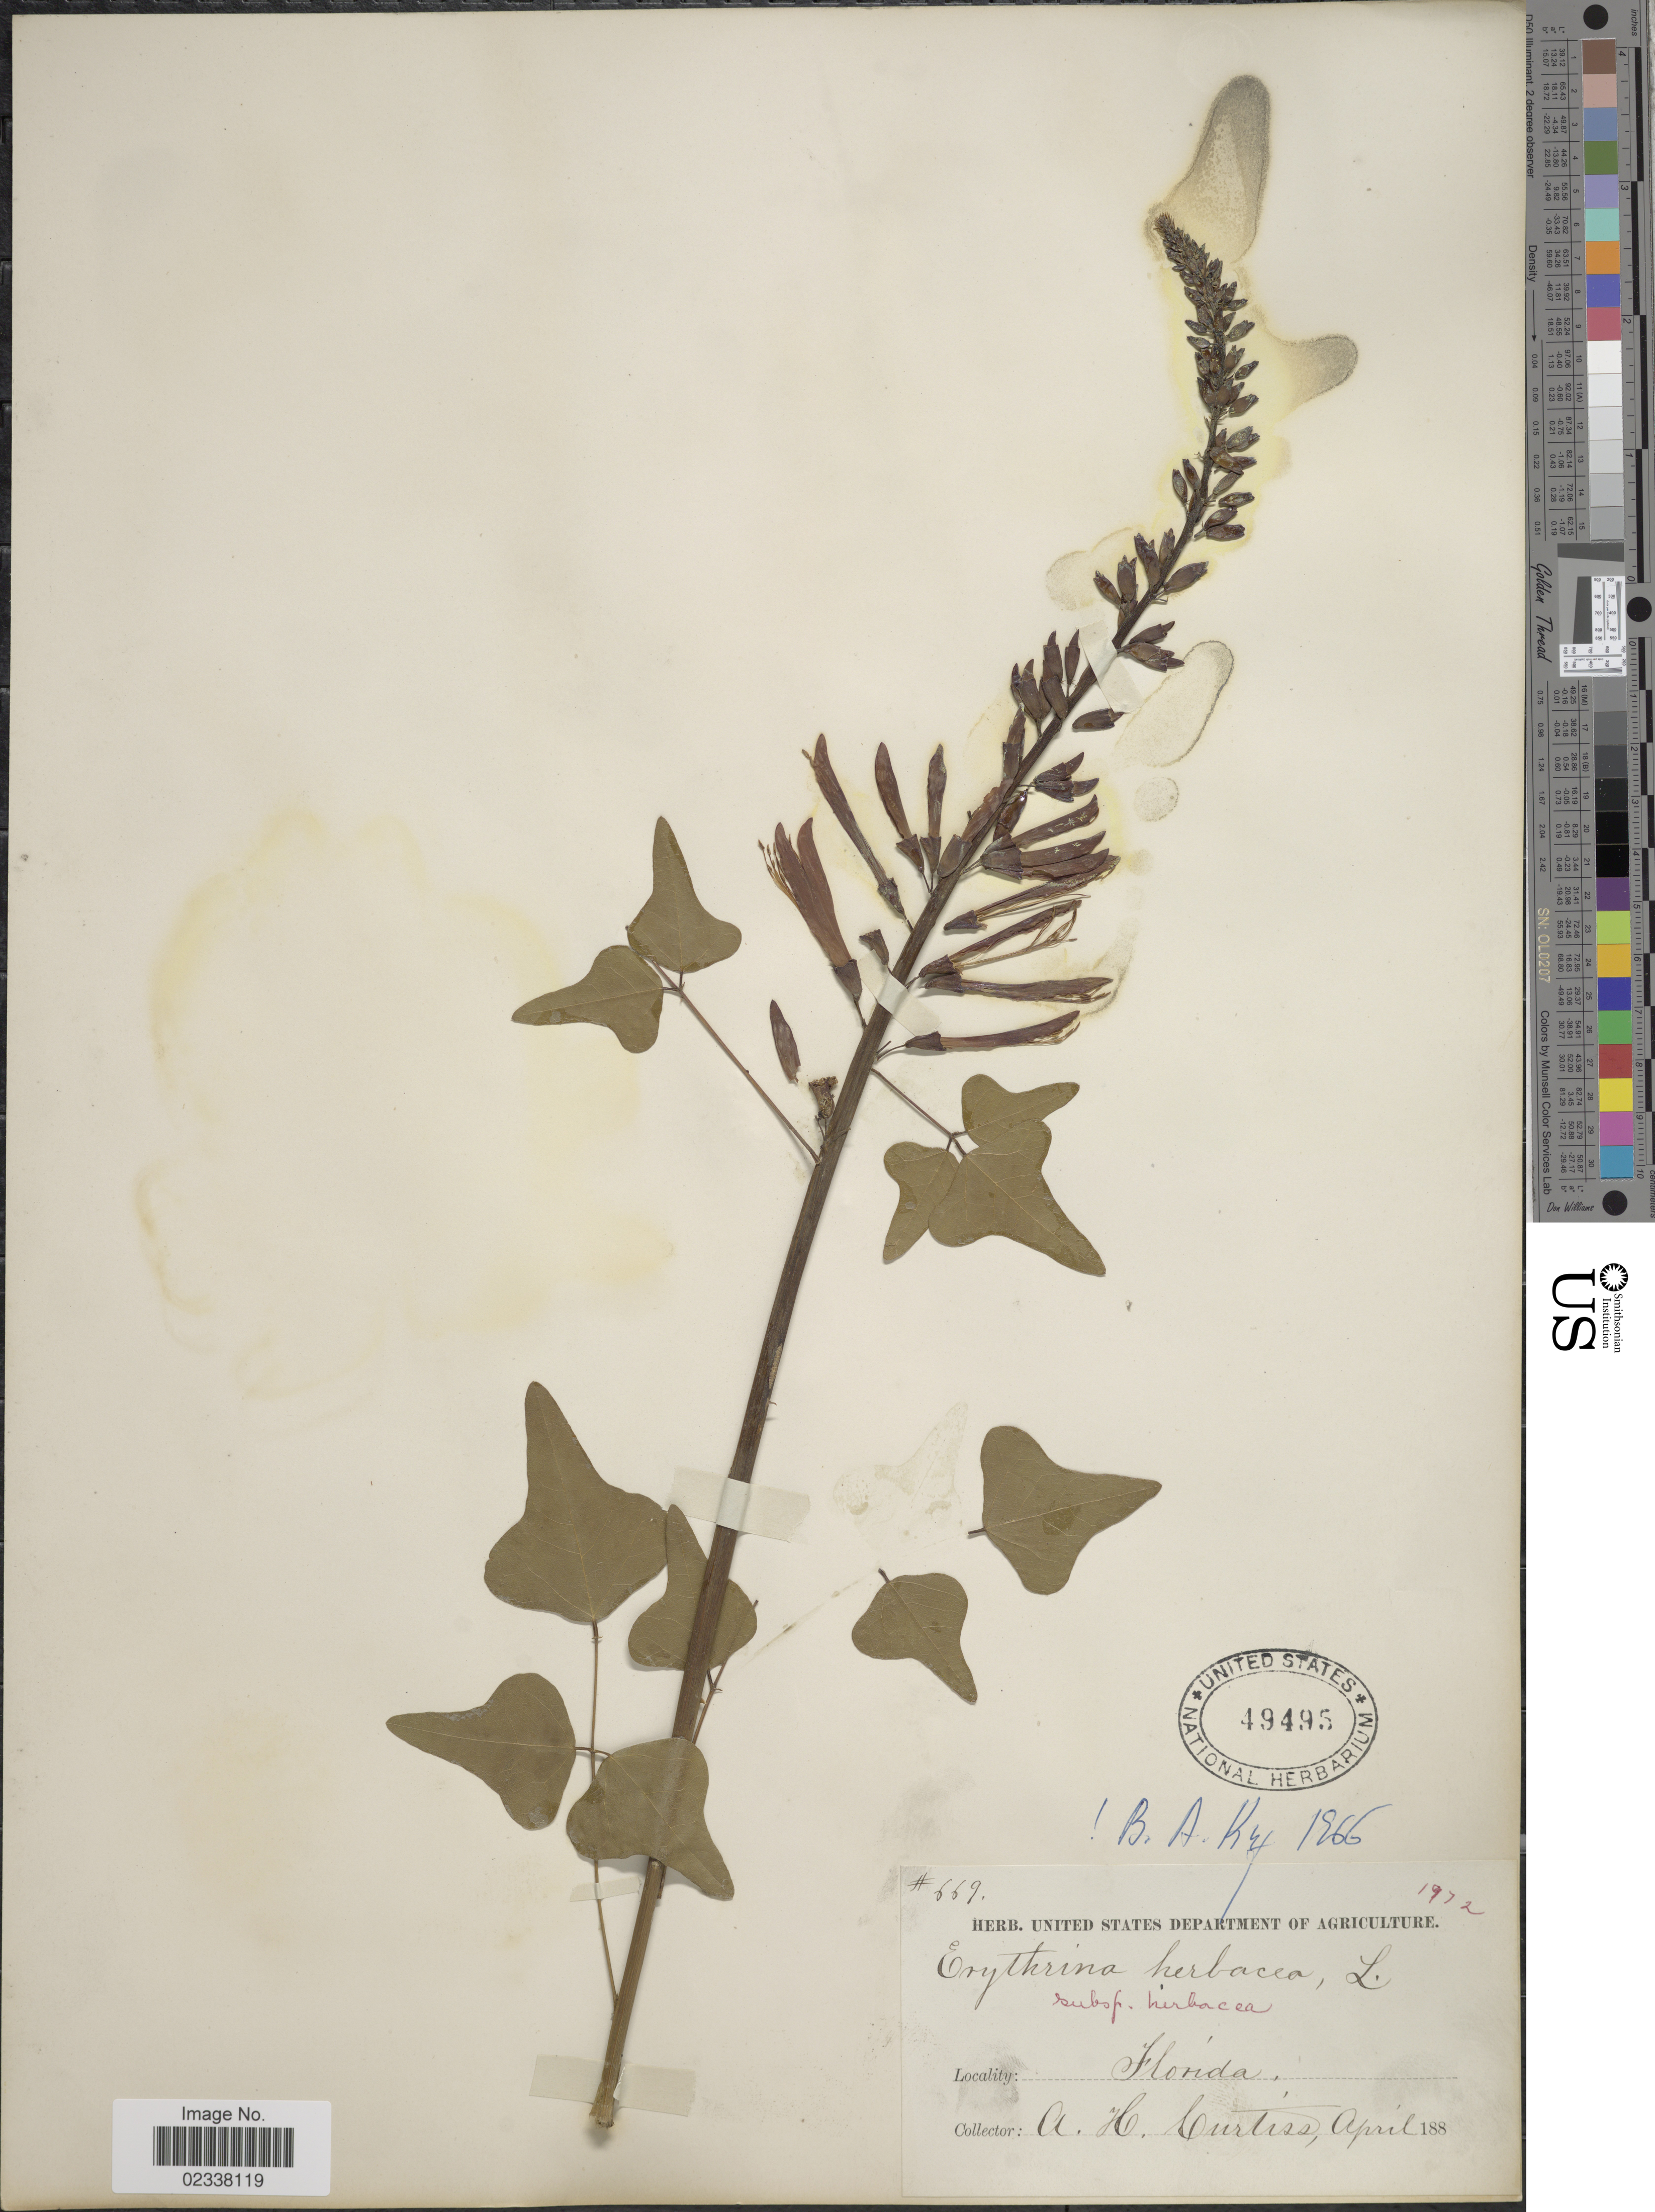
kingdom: Plantae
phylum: Tracheophyta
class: Magnoliopsida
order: Fabales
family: Fabaceae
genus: Erythrina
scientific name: Erythrina herbacea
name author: L.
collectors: A. H. Curtiss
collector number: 669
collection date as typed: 188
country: United States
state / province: Florida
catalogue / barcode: US 49495